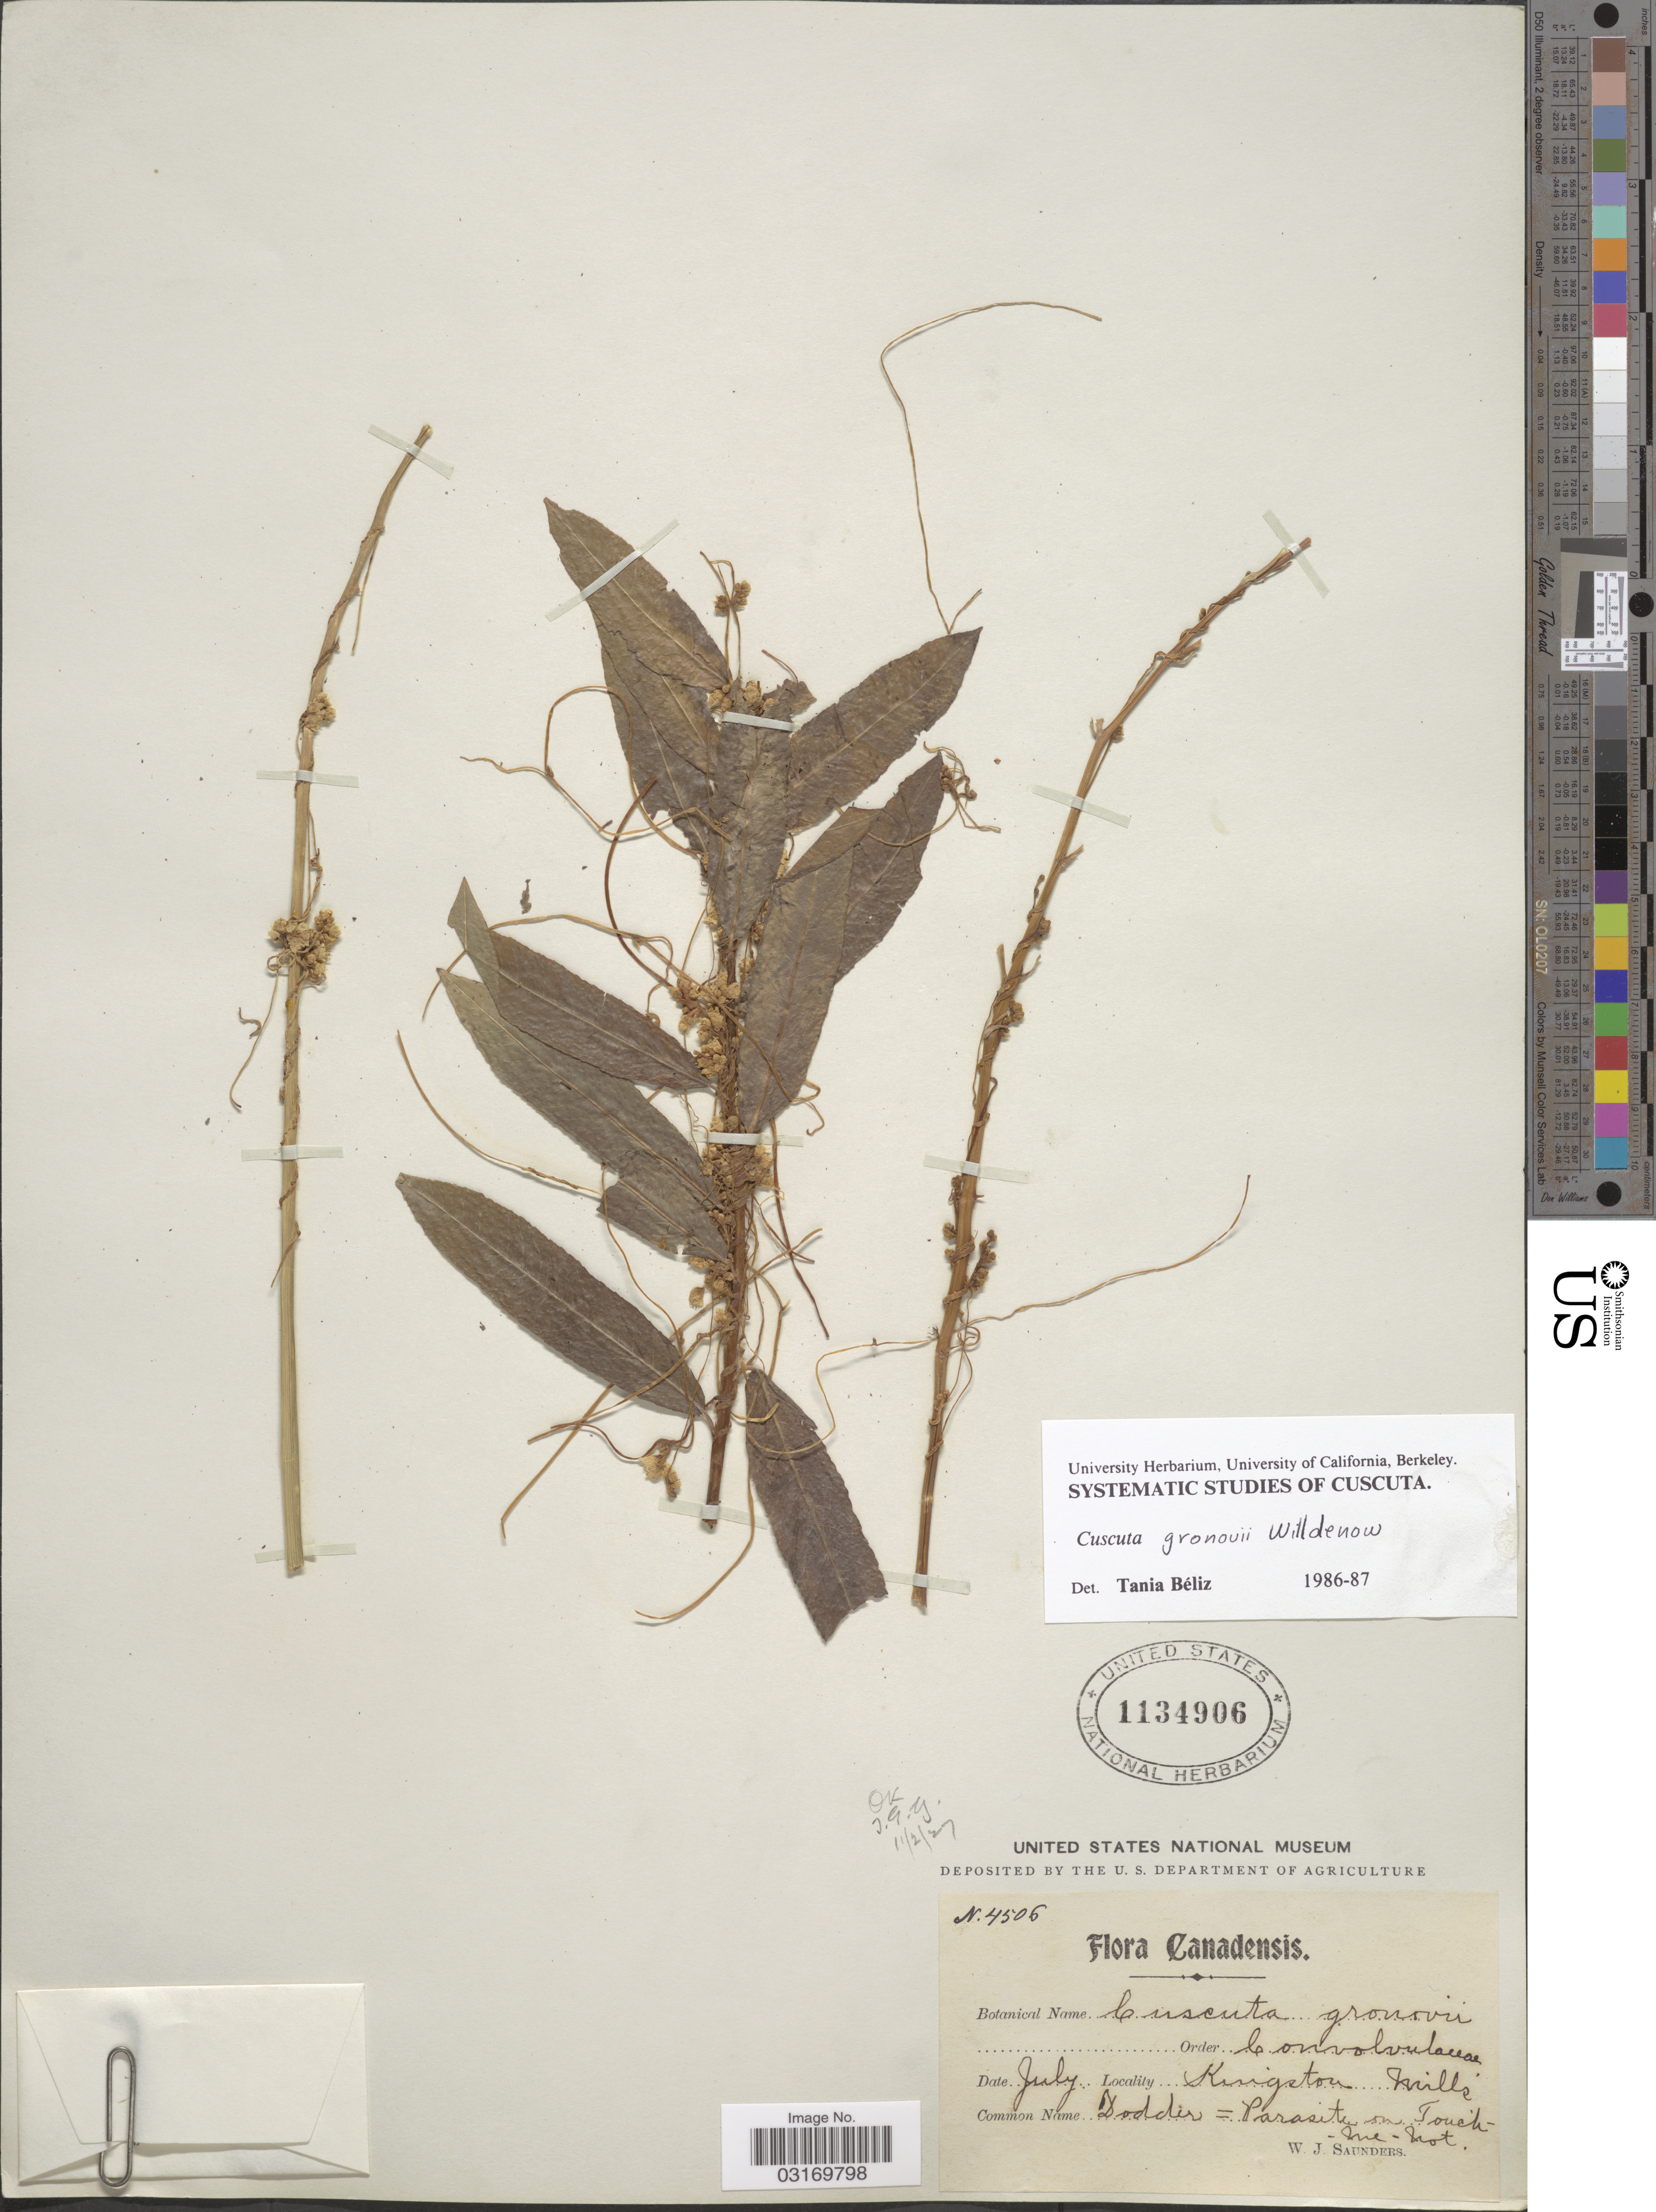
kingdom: Plantae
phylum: Tracheophyta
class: Magnoliopsida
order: Solanales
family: Convolvulaceae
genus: Cuscuta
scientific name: Cuscuta gronovii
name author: Willd. ex Schult.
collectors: W. Saunders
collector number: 4506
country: Canada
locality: Kingston Mills.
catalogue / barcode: US 1134906